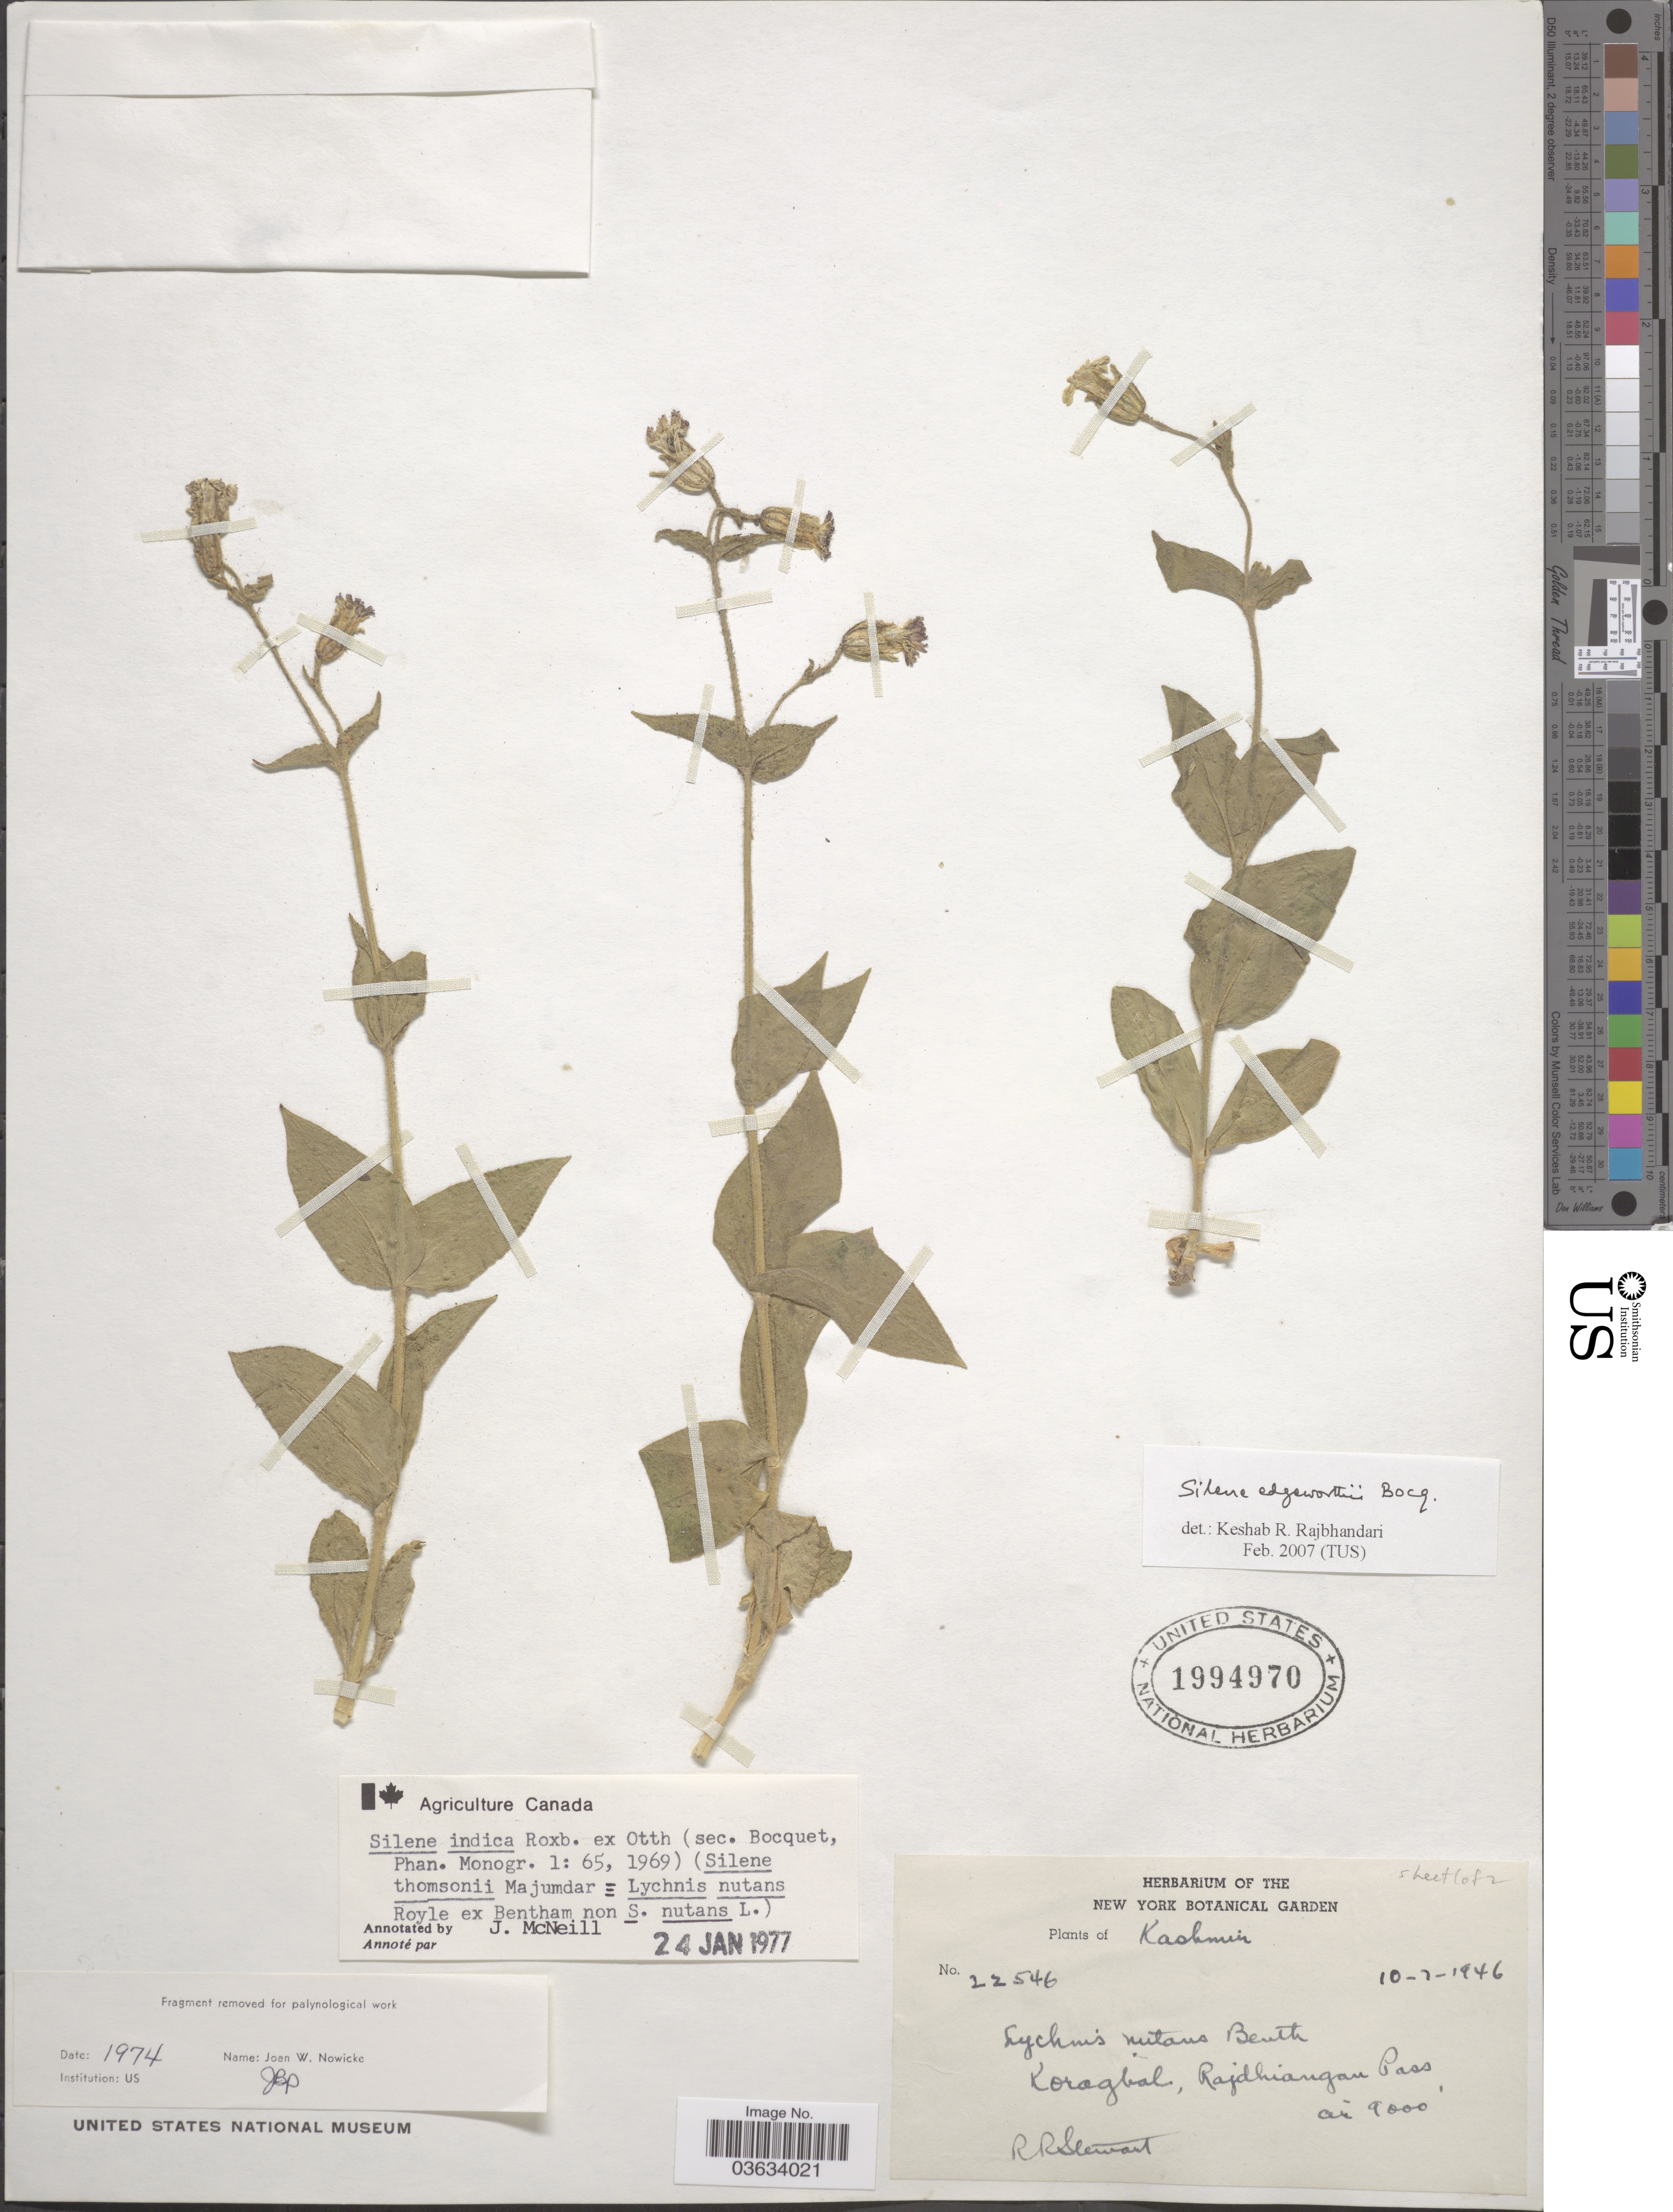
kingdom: Plantae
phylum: Tracheophyta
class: Magnoliopsida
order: Caryophyllales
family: Caryophyllaceae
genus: Silene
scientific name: Silene edgeworthii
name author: Bocquet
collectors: R. Stewart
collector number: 22546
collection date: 1946-07-10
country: India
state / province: Jammu and Kashmir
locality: Kashmir. Koragbal, Rajdhiangan Pass.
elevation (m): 2743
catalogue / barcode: US 1994970